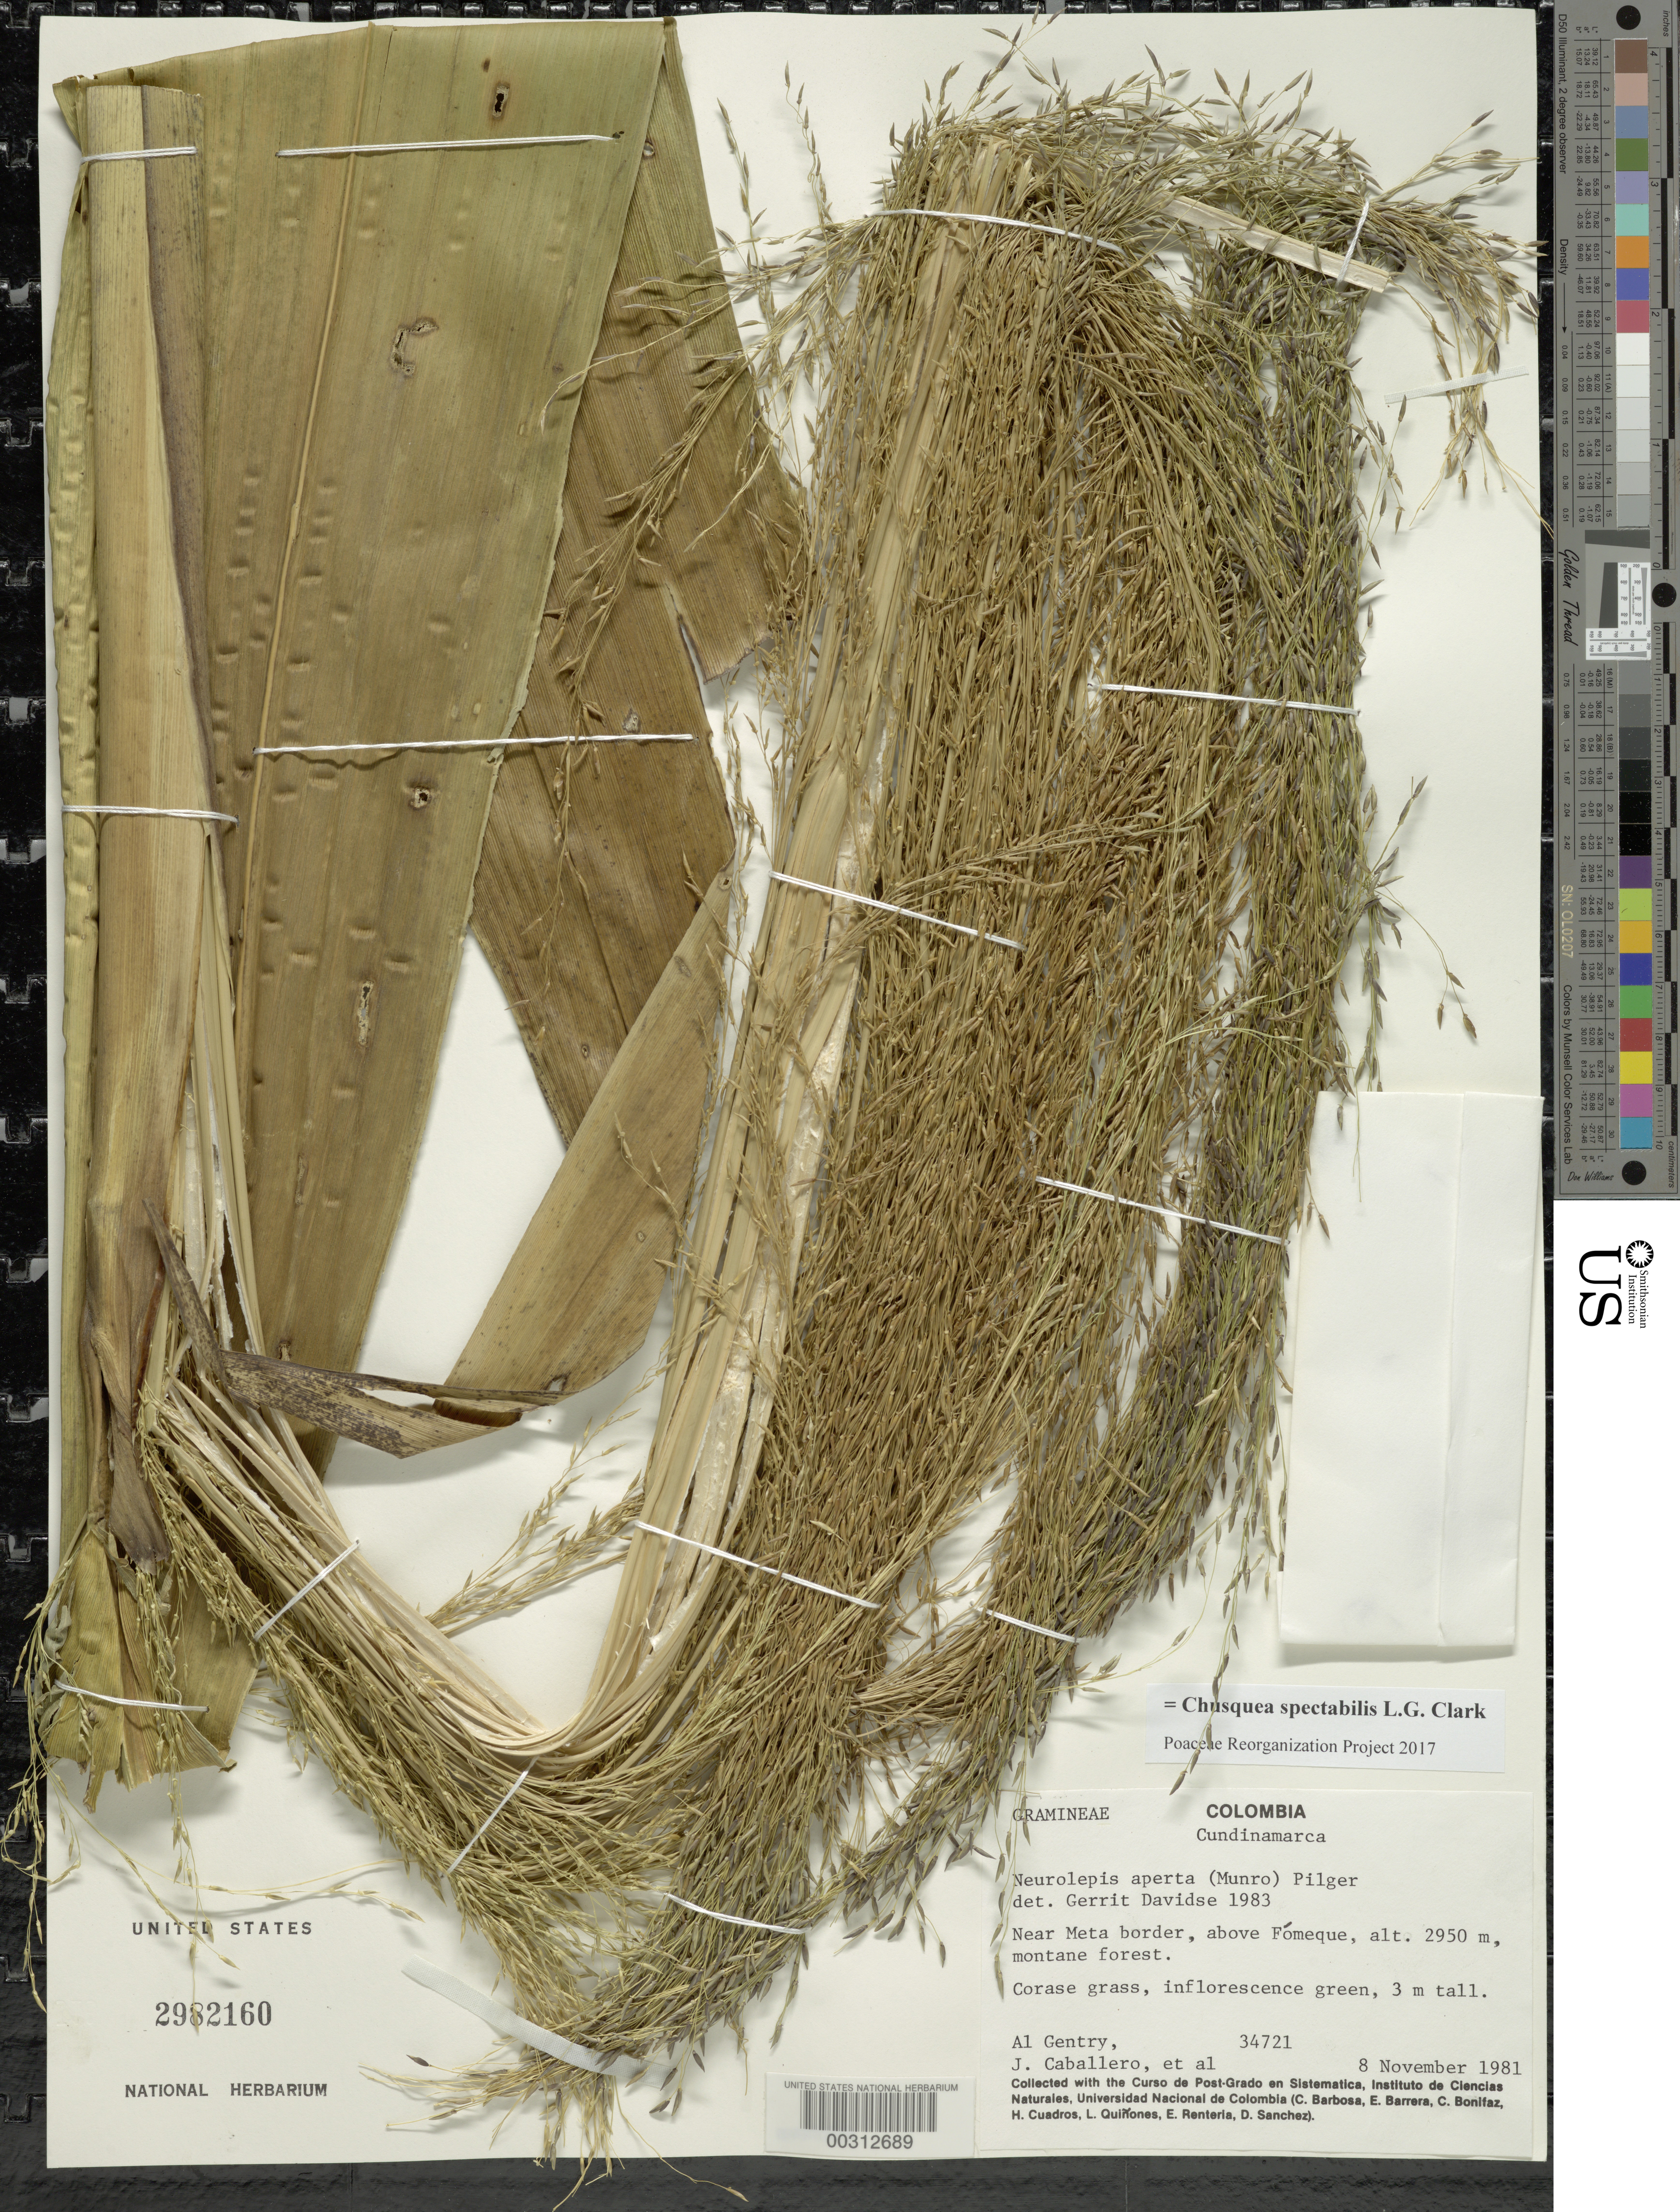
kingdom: Plantae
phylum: Tracheophyta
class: Liliopsida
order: Poales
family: Poaceae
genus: Chusquea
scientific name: Chusquea spectabilis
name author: L.G. Clark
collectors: A. H. Gentry & J. Caballero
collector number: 34721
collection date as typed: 08 Nov 1981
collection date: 1981-11-08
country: Colombia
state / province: Cundinamarca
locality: Meta border, Fomeque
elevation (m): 2950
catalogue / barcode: US 2982160